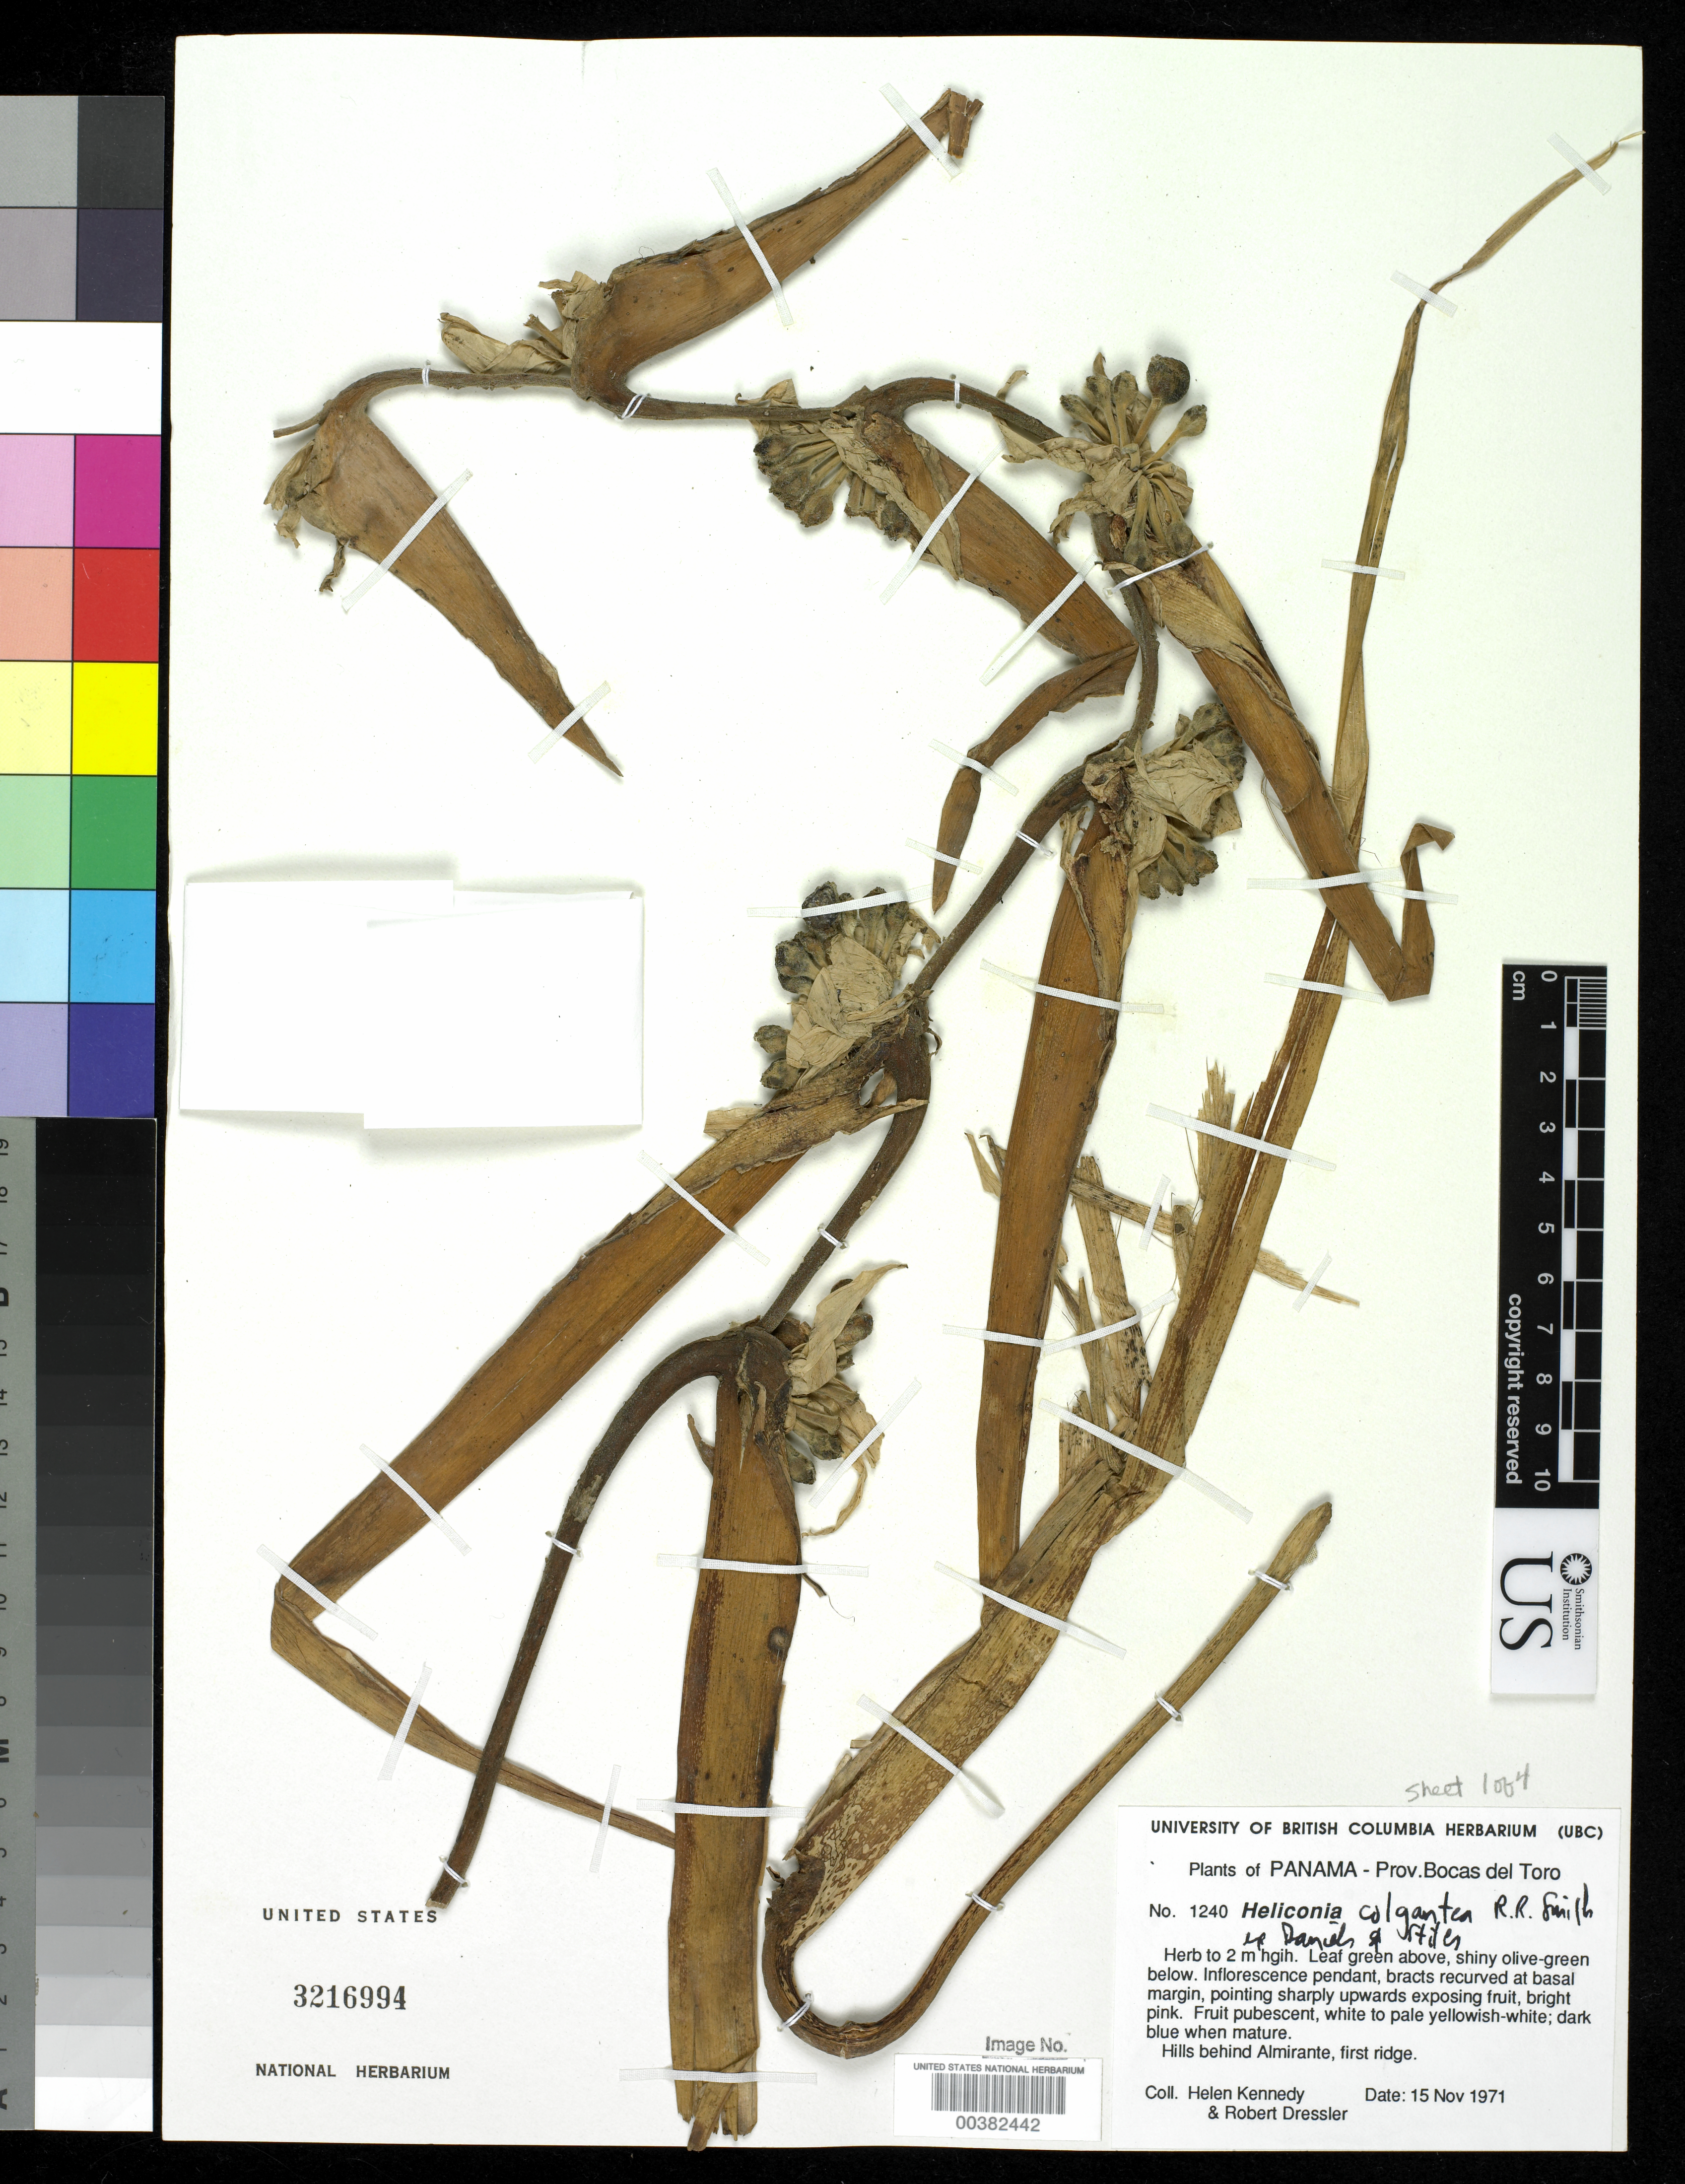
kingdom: Plantae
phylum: Tracheophyta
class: Liliopsida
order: Zingiberales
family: Heliconiaceae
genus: Heliconia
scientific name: Heliconia colgantea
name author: R.R. Sm. ex G.S. Daniels & F.G. Stiles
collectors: H. Kennedy & R. Dressler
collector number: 1240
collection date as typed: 15 Nov 1971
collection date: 1971-11-15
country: Panama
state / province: Bocas del Toro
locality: Behind Almirante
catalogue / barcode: US 3216994